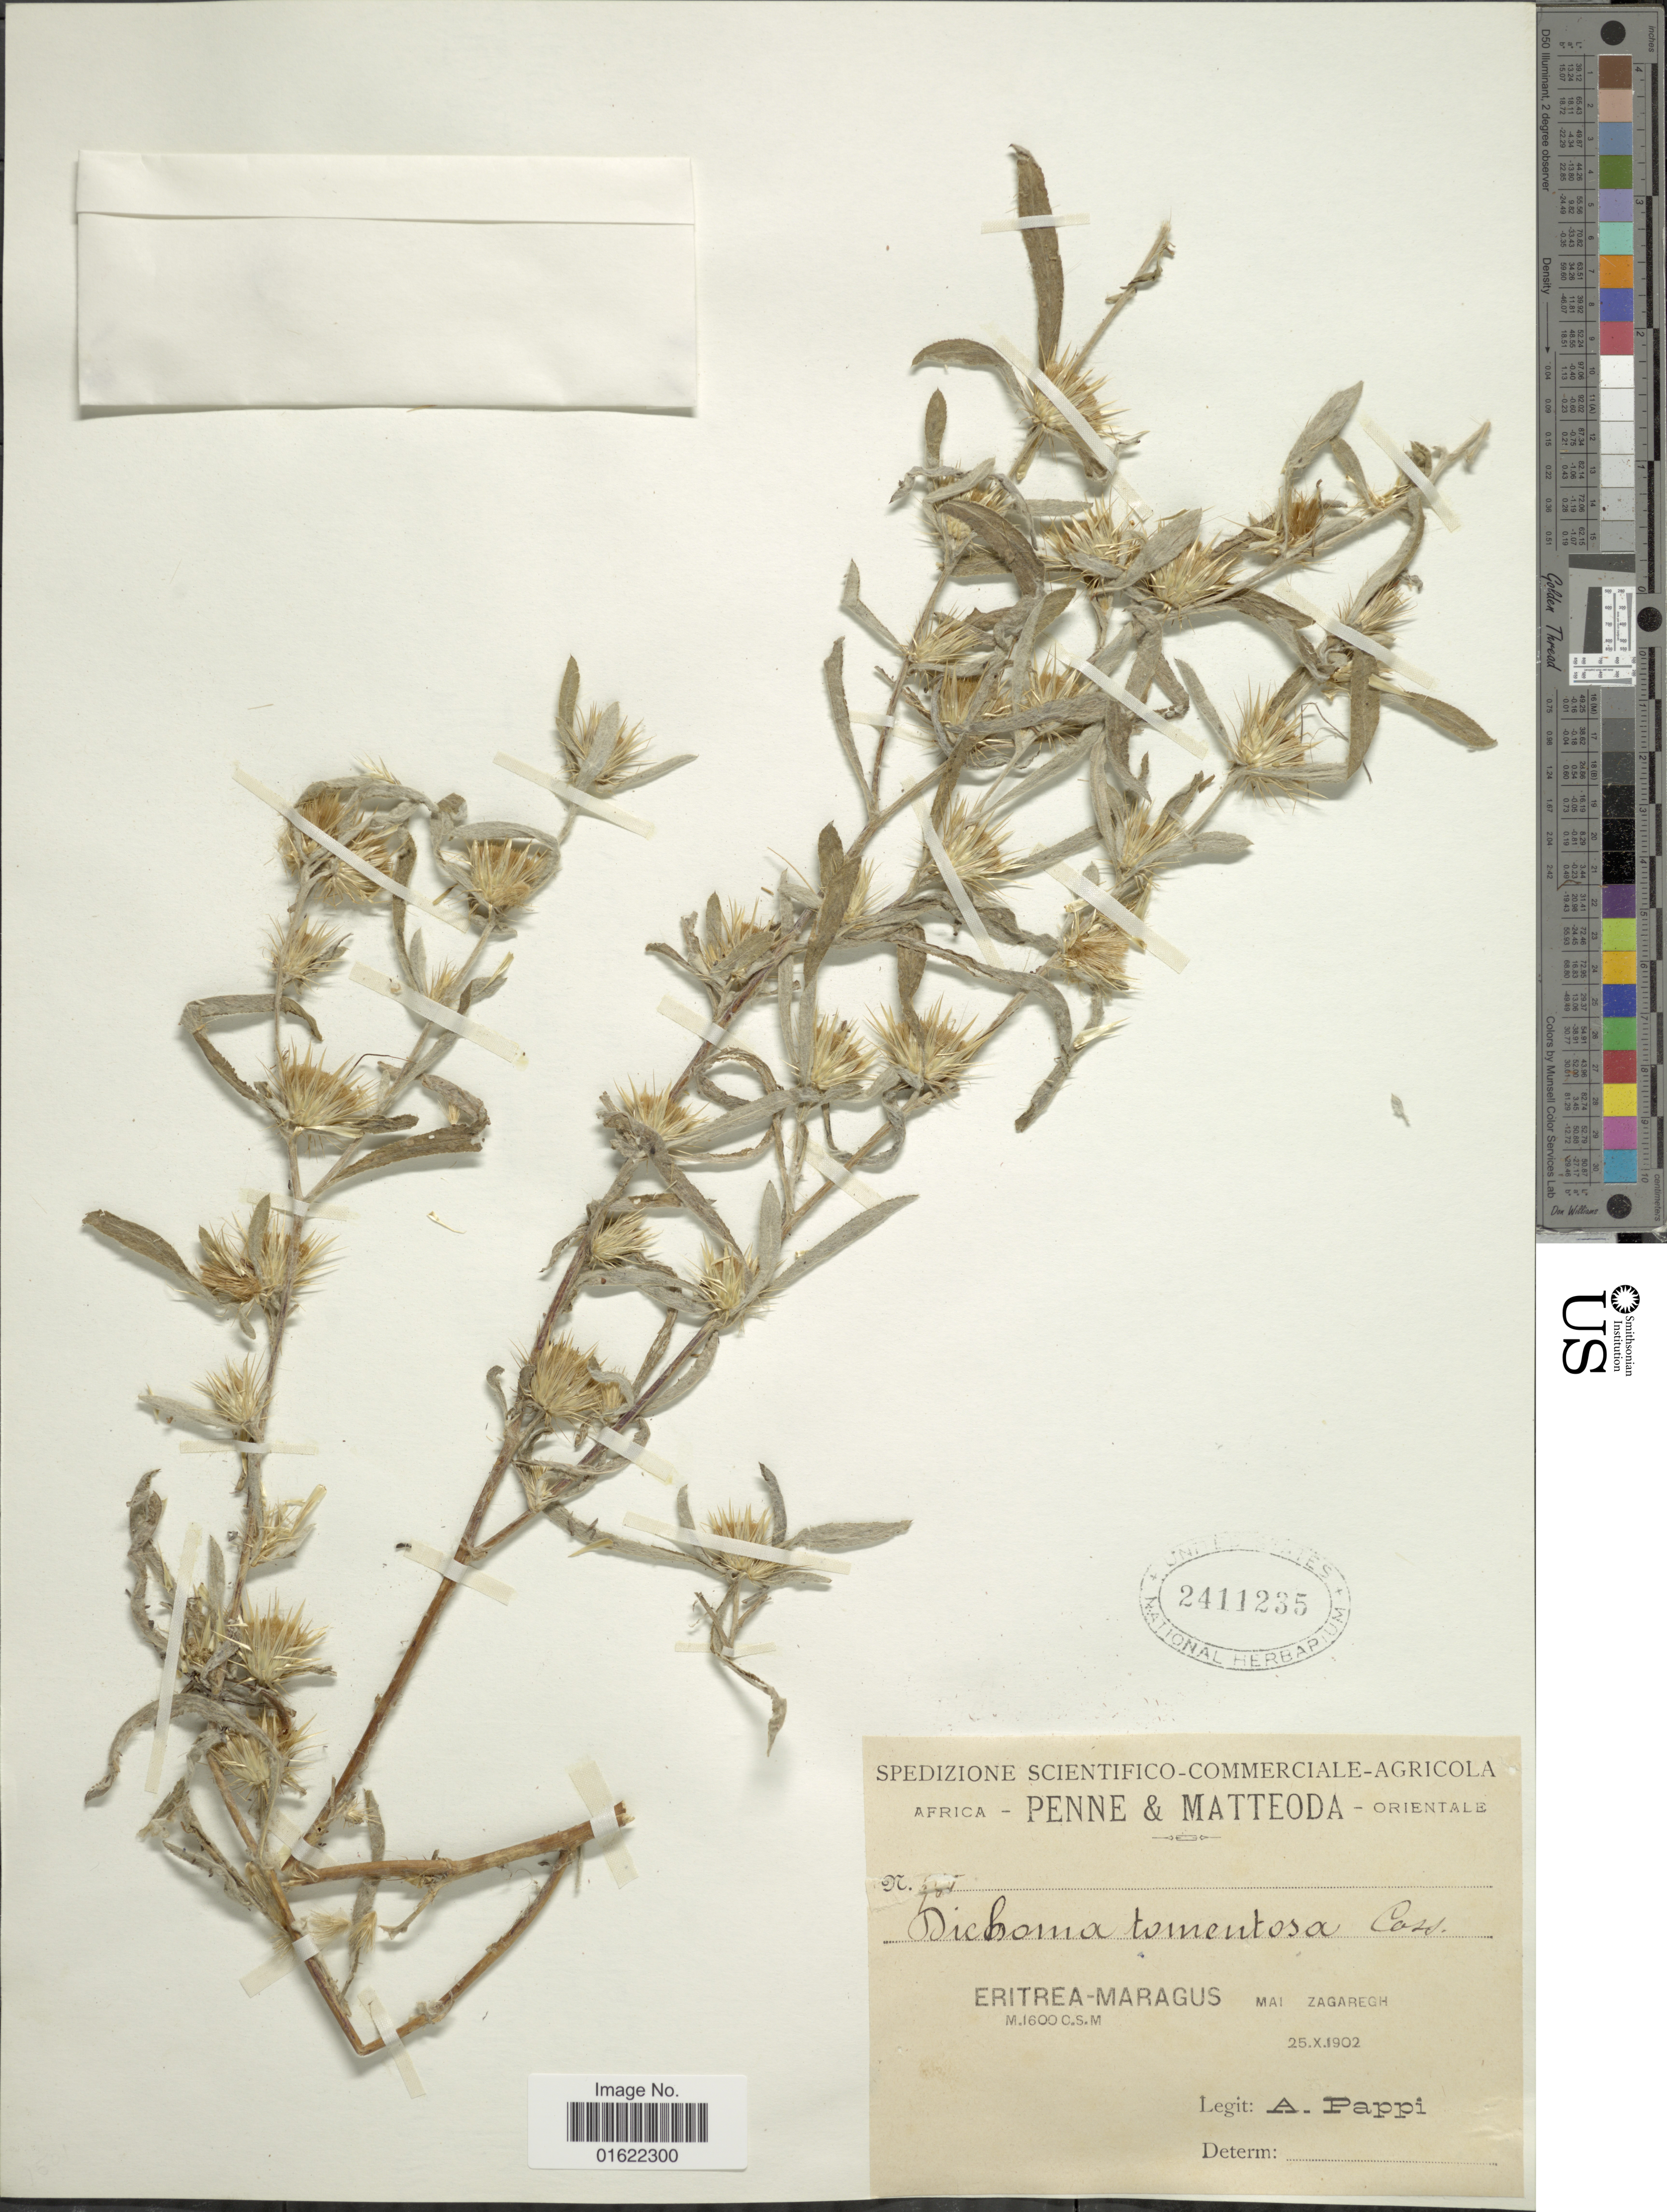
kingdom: Plantae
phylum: Tracheophyta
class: Magnoliopsida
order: Asterales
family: Asteraceae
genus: Dicoma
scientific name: Dicoma tomentosa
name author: Cass.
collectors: A. Pappi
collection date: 1902-10-25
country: Eritrea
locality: Eritrea-Maragus Mai Zagaregh.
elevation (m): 1600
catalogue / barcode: US 2411235